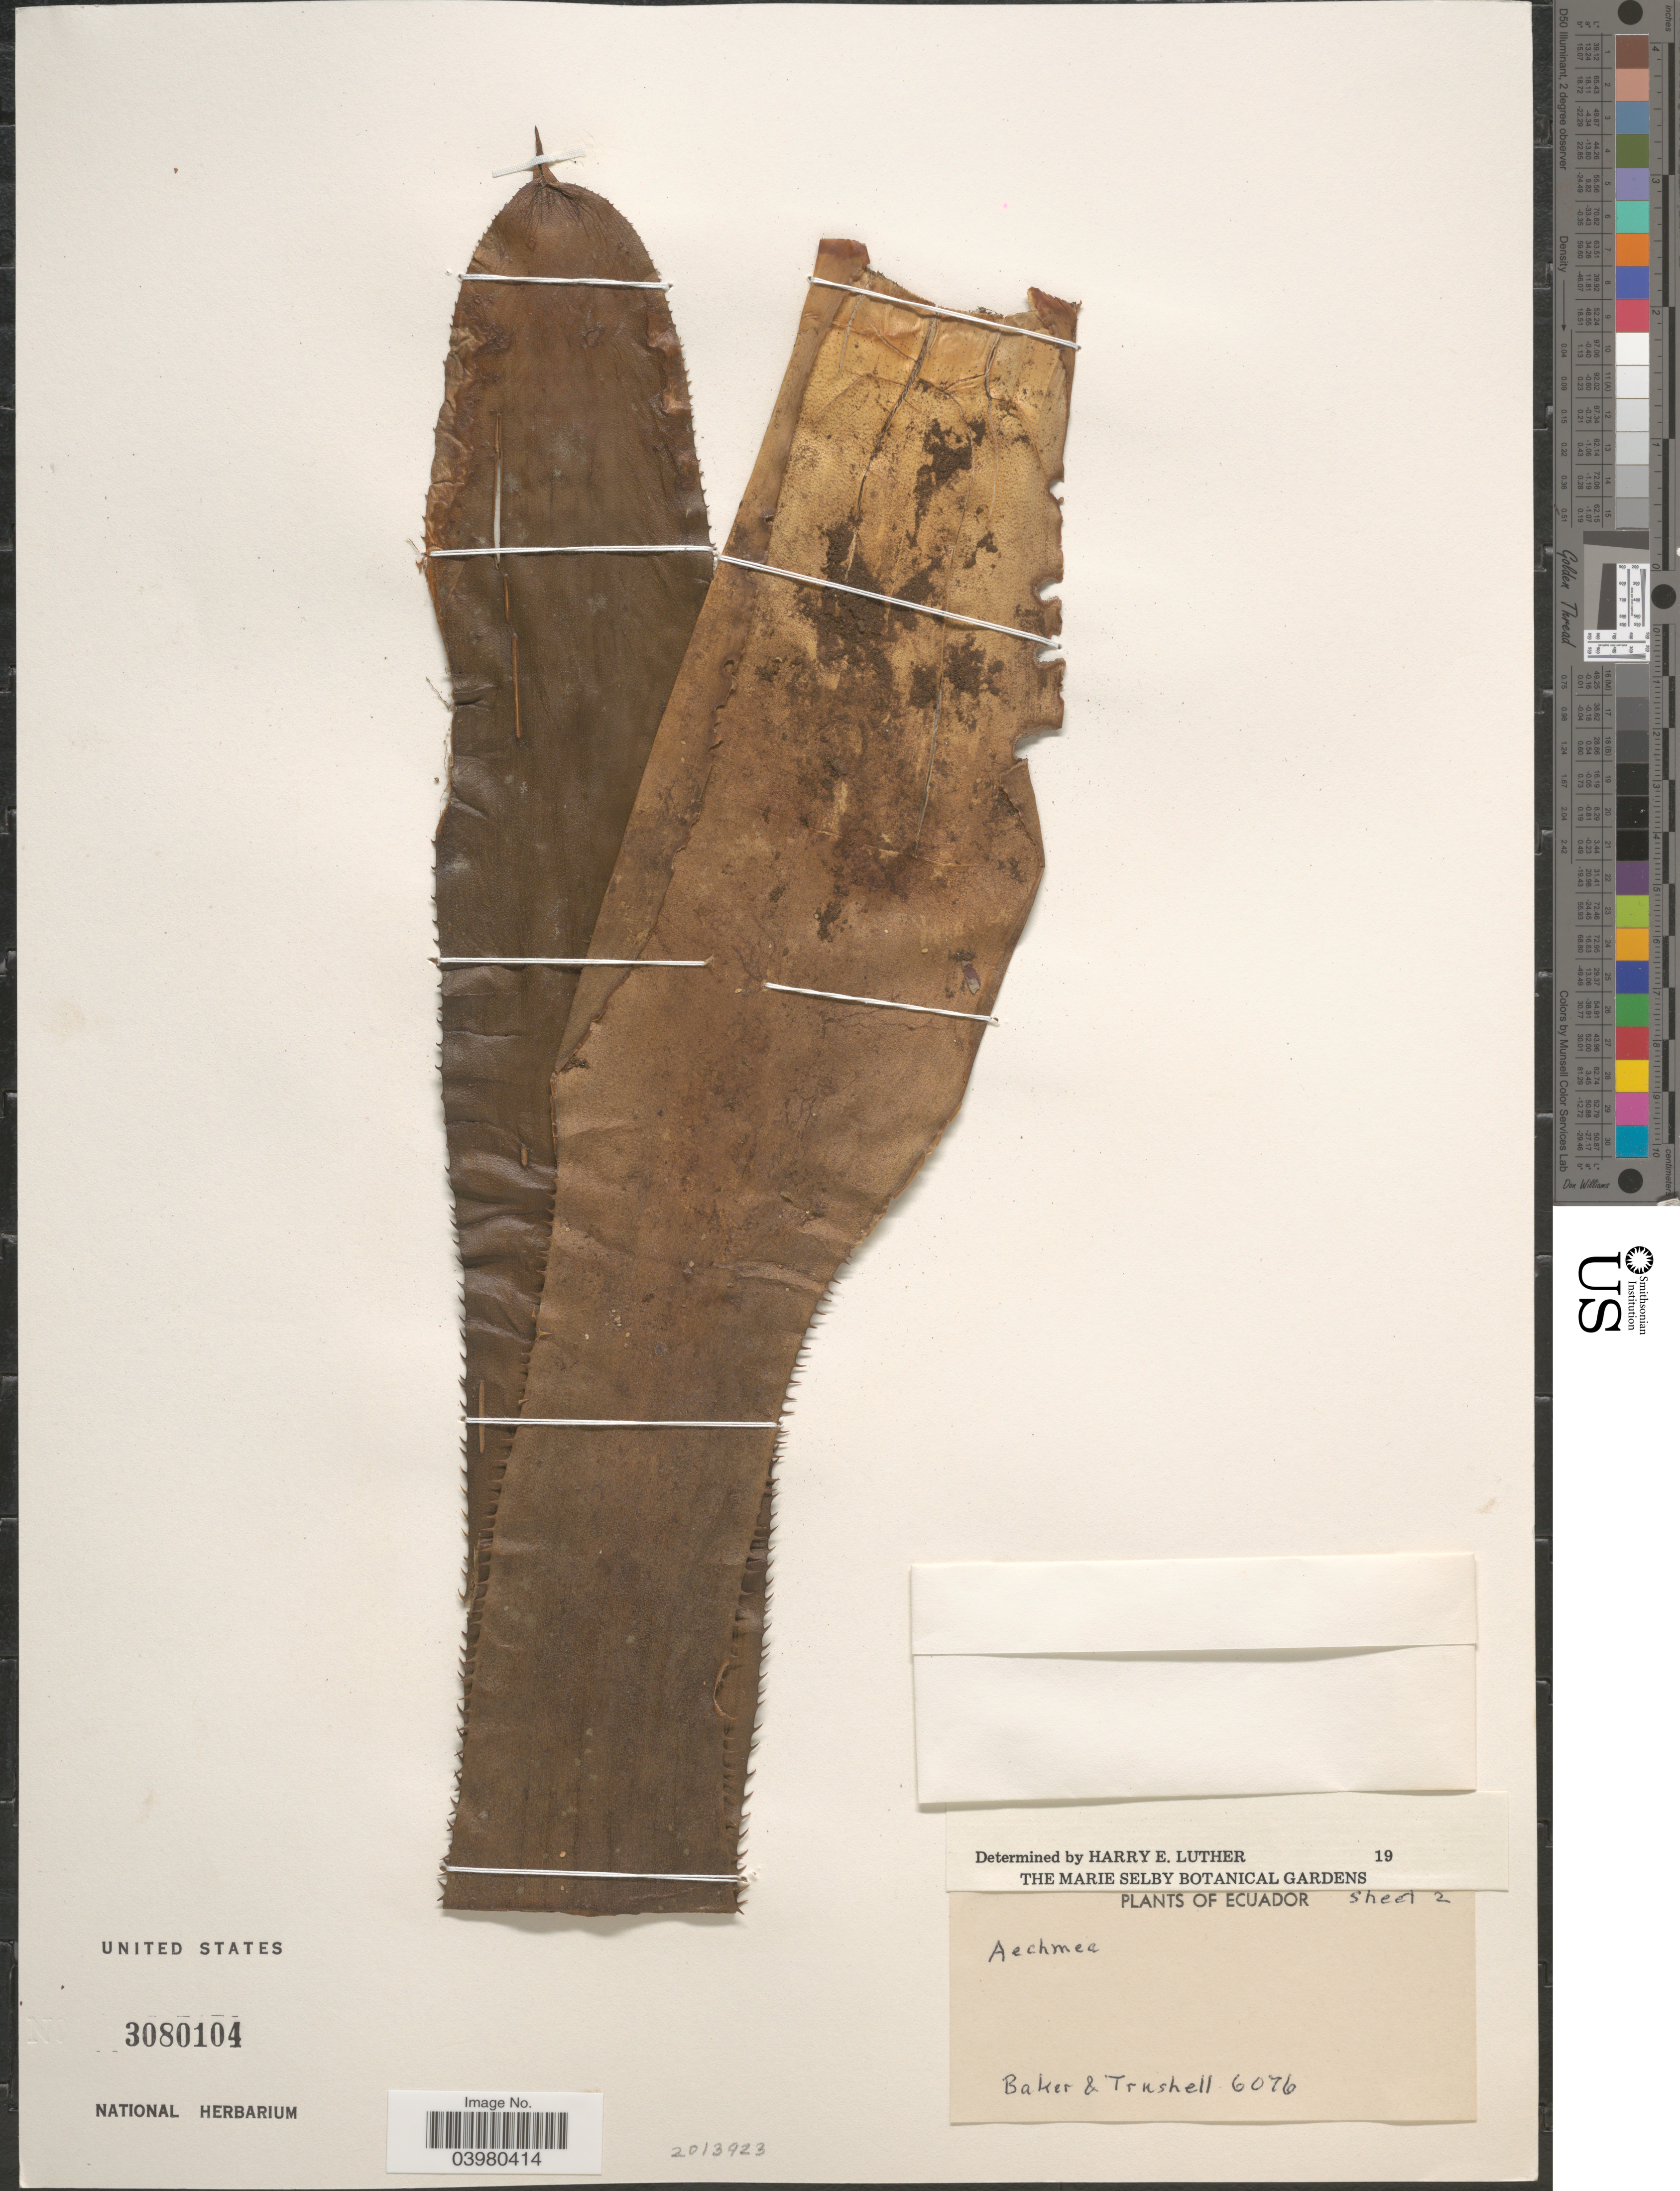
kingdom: Plantae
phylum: Tracheophyta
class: Liliopsida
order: Poales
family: Bromeliaceae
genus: Aechmea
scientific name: Aechmea sp.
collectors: -- Baker & Trushell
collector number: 6076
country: Ecuador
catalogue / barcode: US 3080104